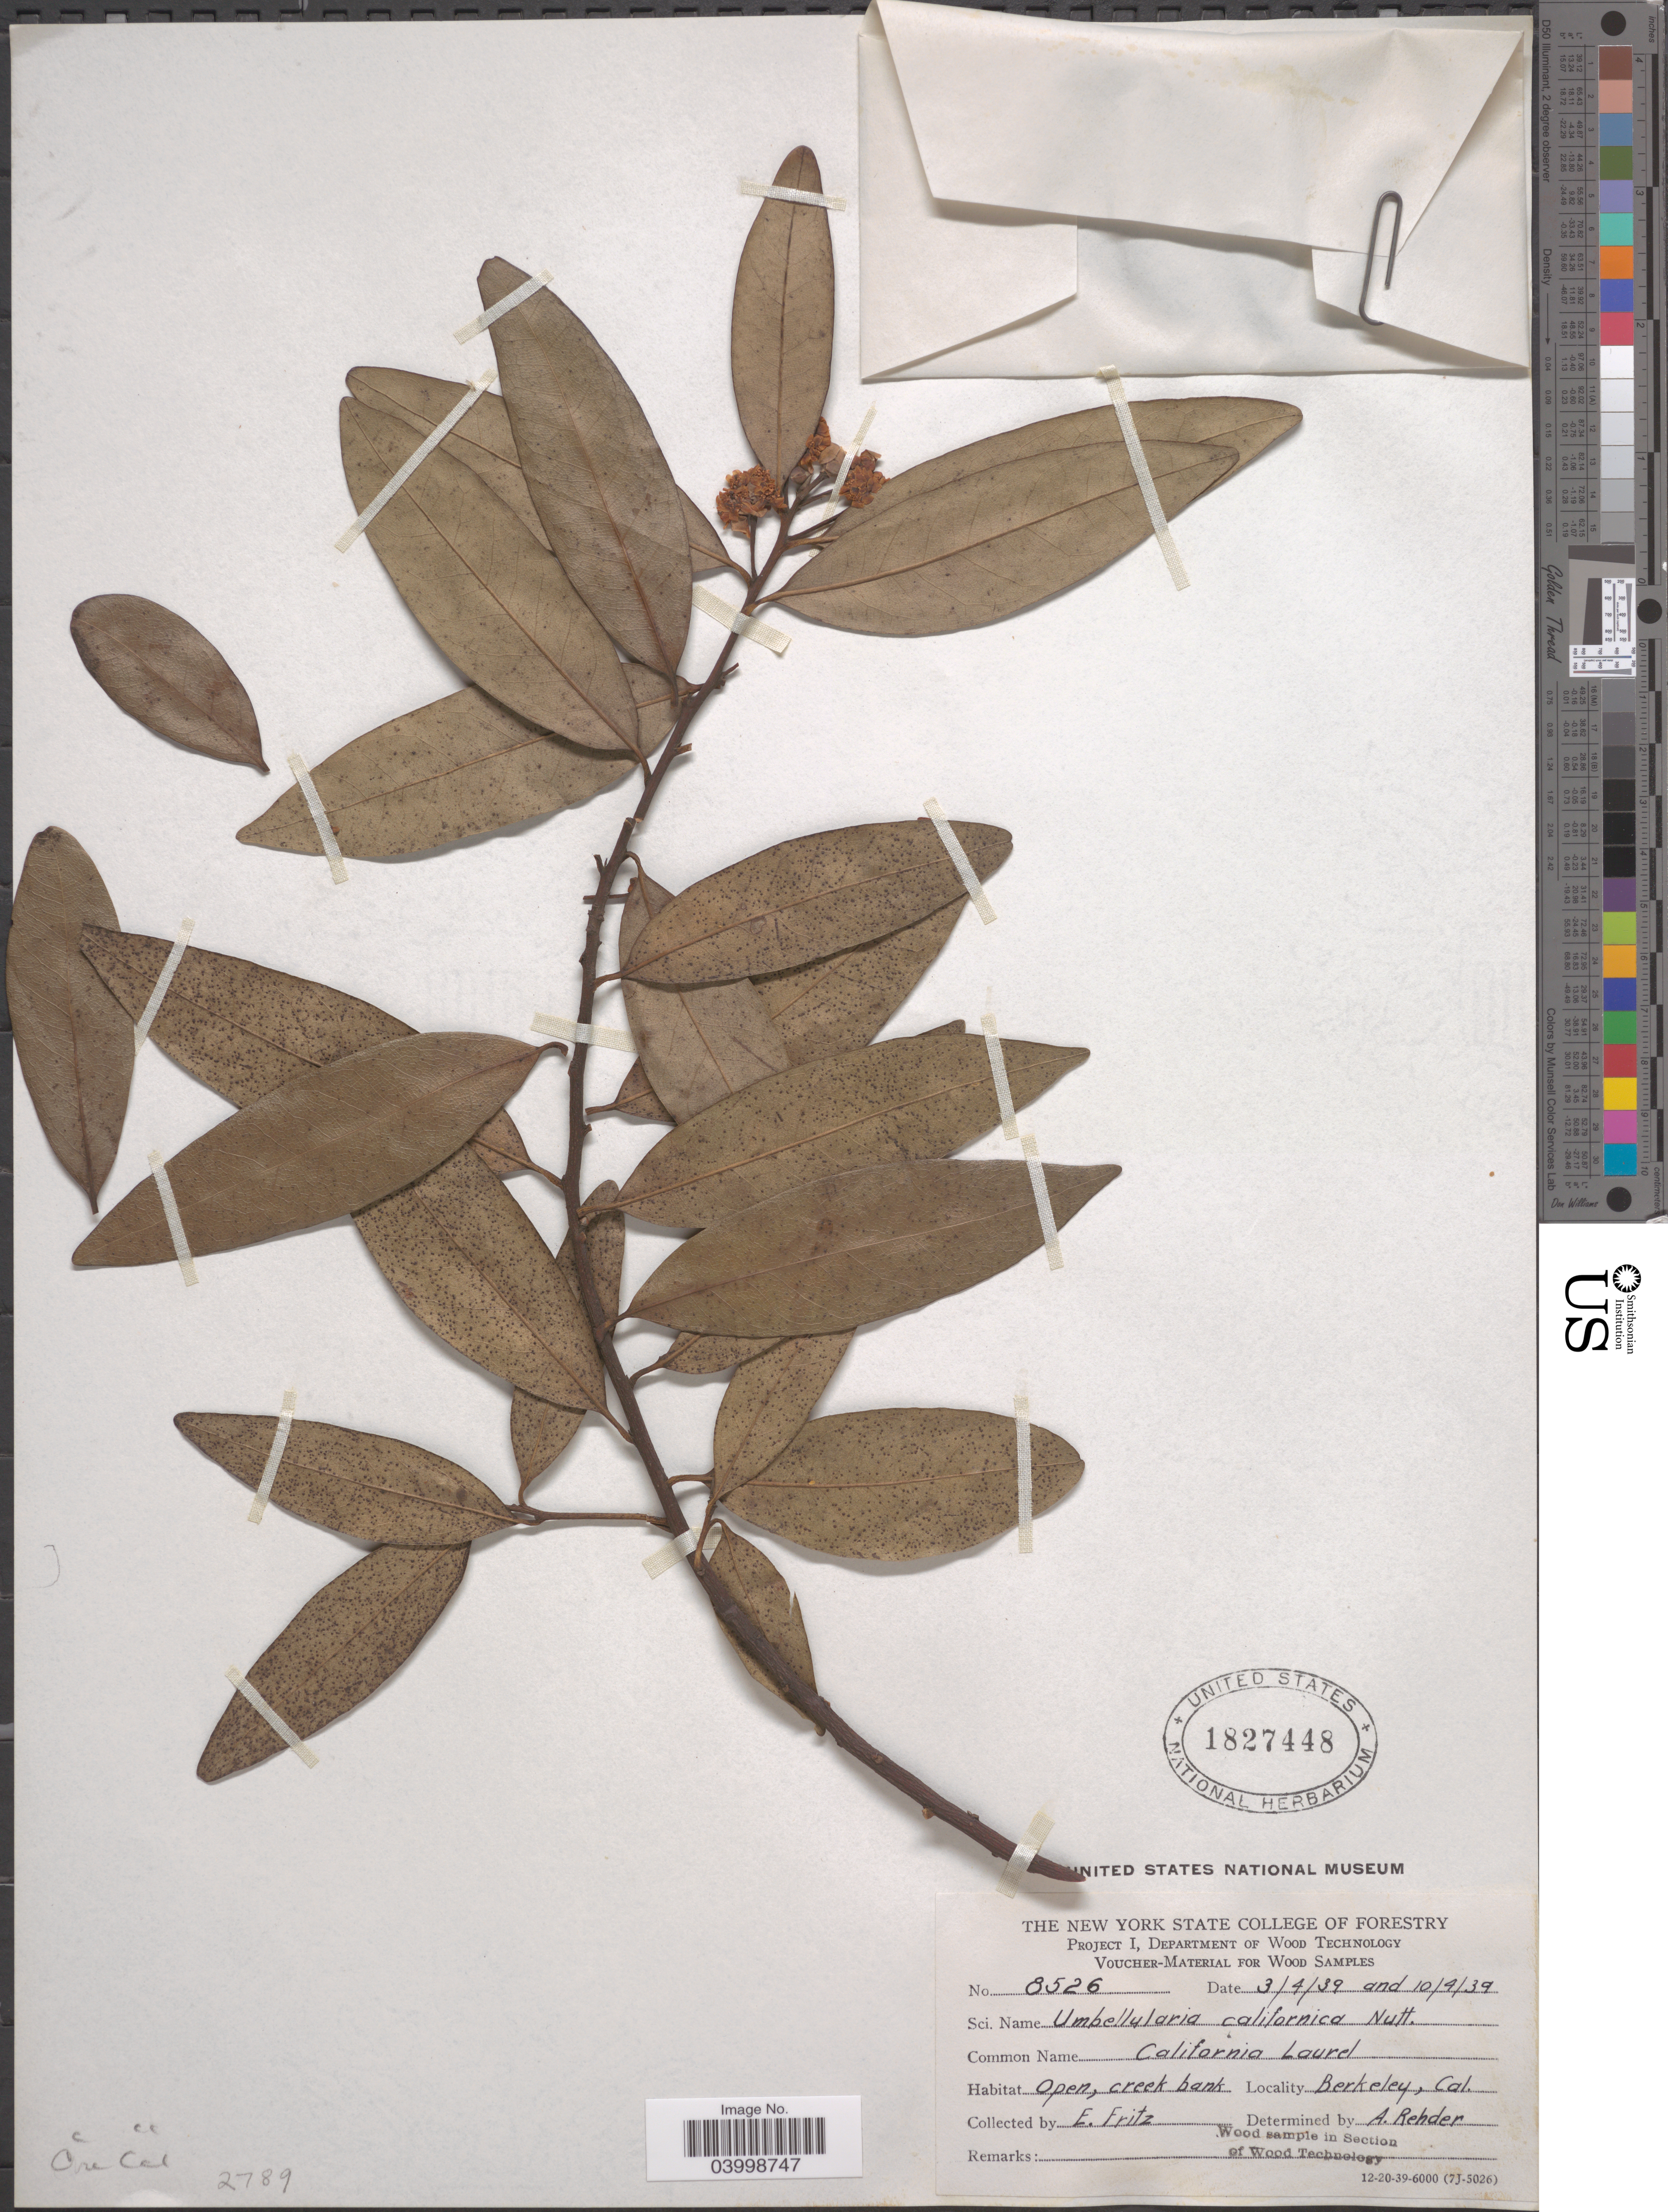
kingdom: Plantae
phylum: Tracheophyta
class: Magnoliopsida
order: Laurales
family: Lauraceae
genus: Umbellularia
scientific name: Umbellularia californica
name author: (Hook. & Arn.) Nutt.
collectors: E. Fritz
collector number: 8526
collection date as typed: Transcribed d/m/y: 4/3/39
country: United States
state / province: California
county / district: Alameda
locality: Open, creek bank. Berkeley.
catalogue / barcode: US 1827448